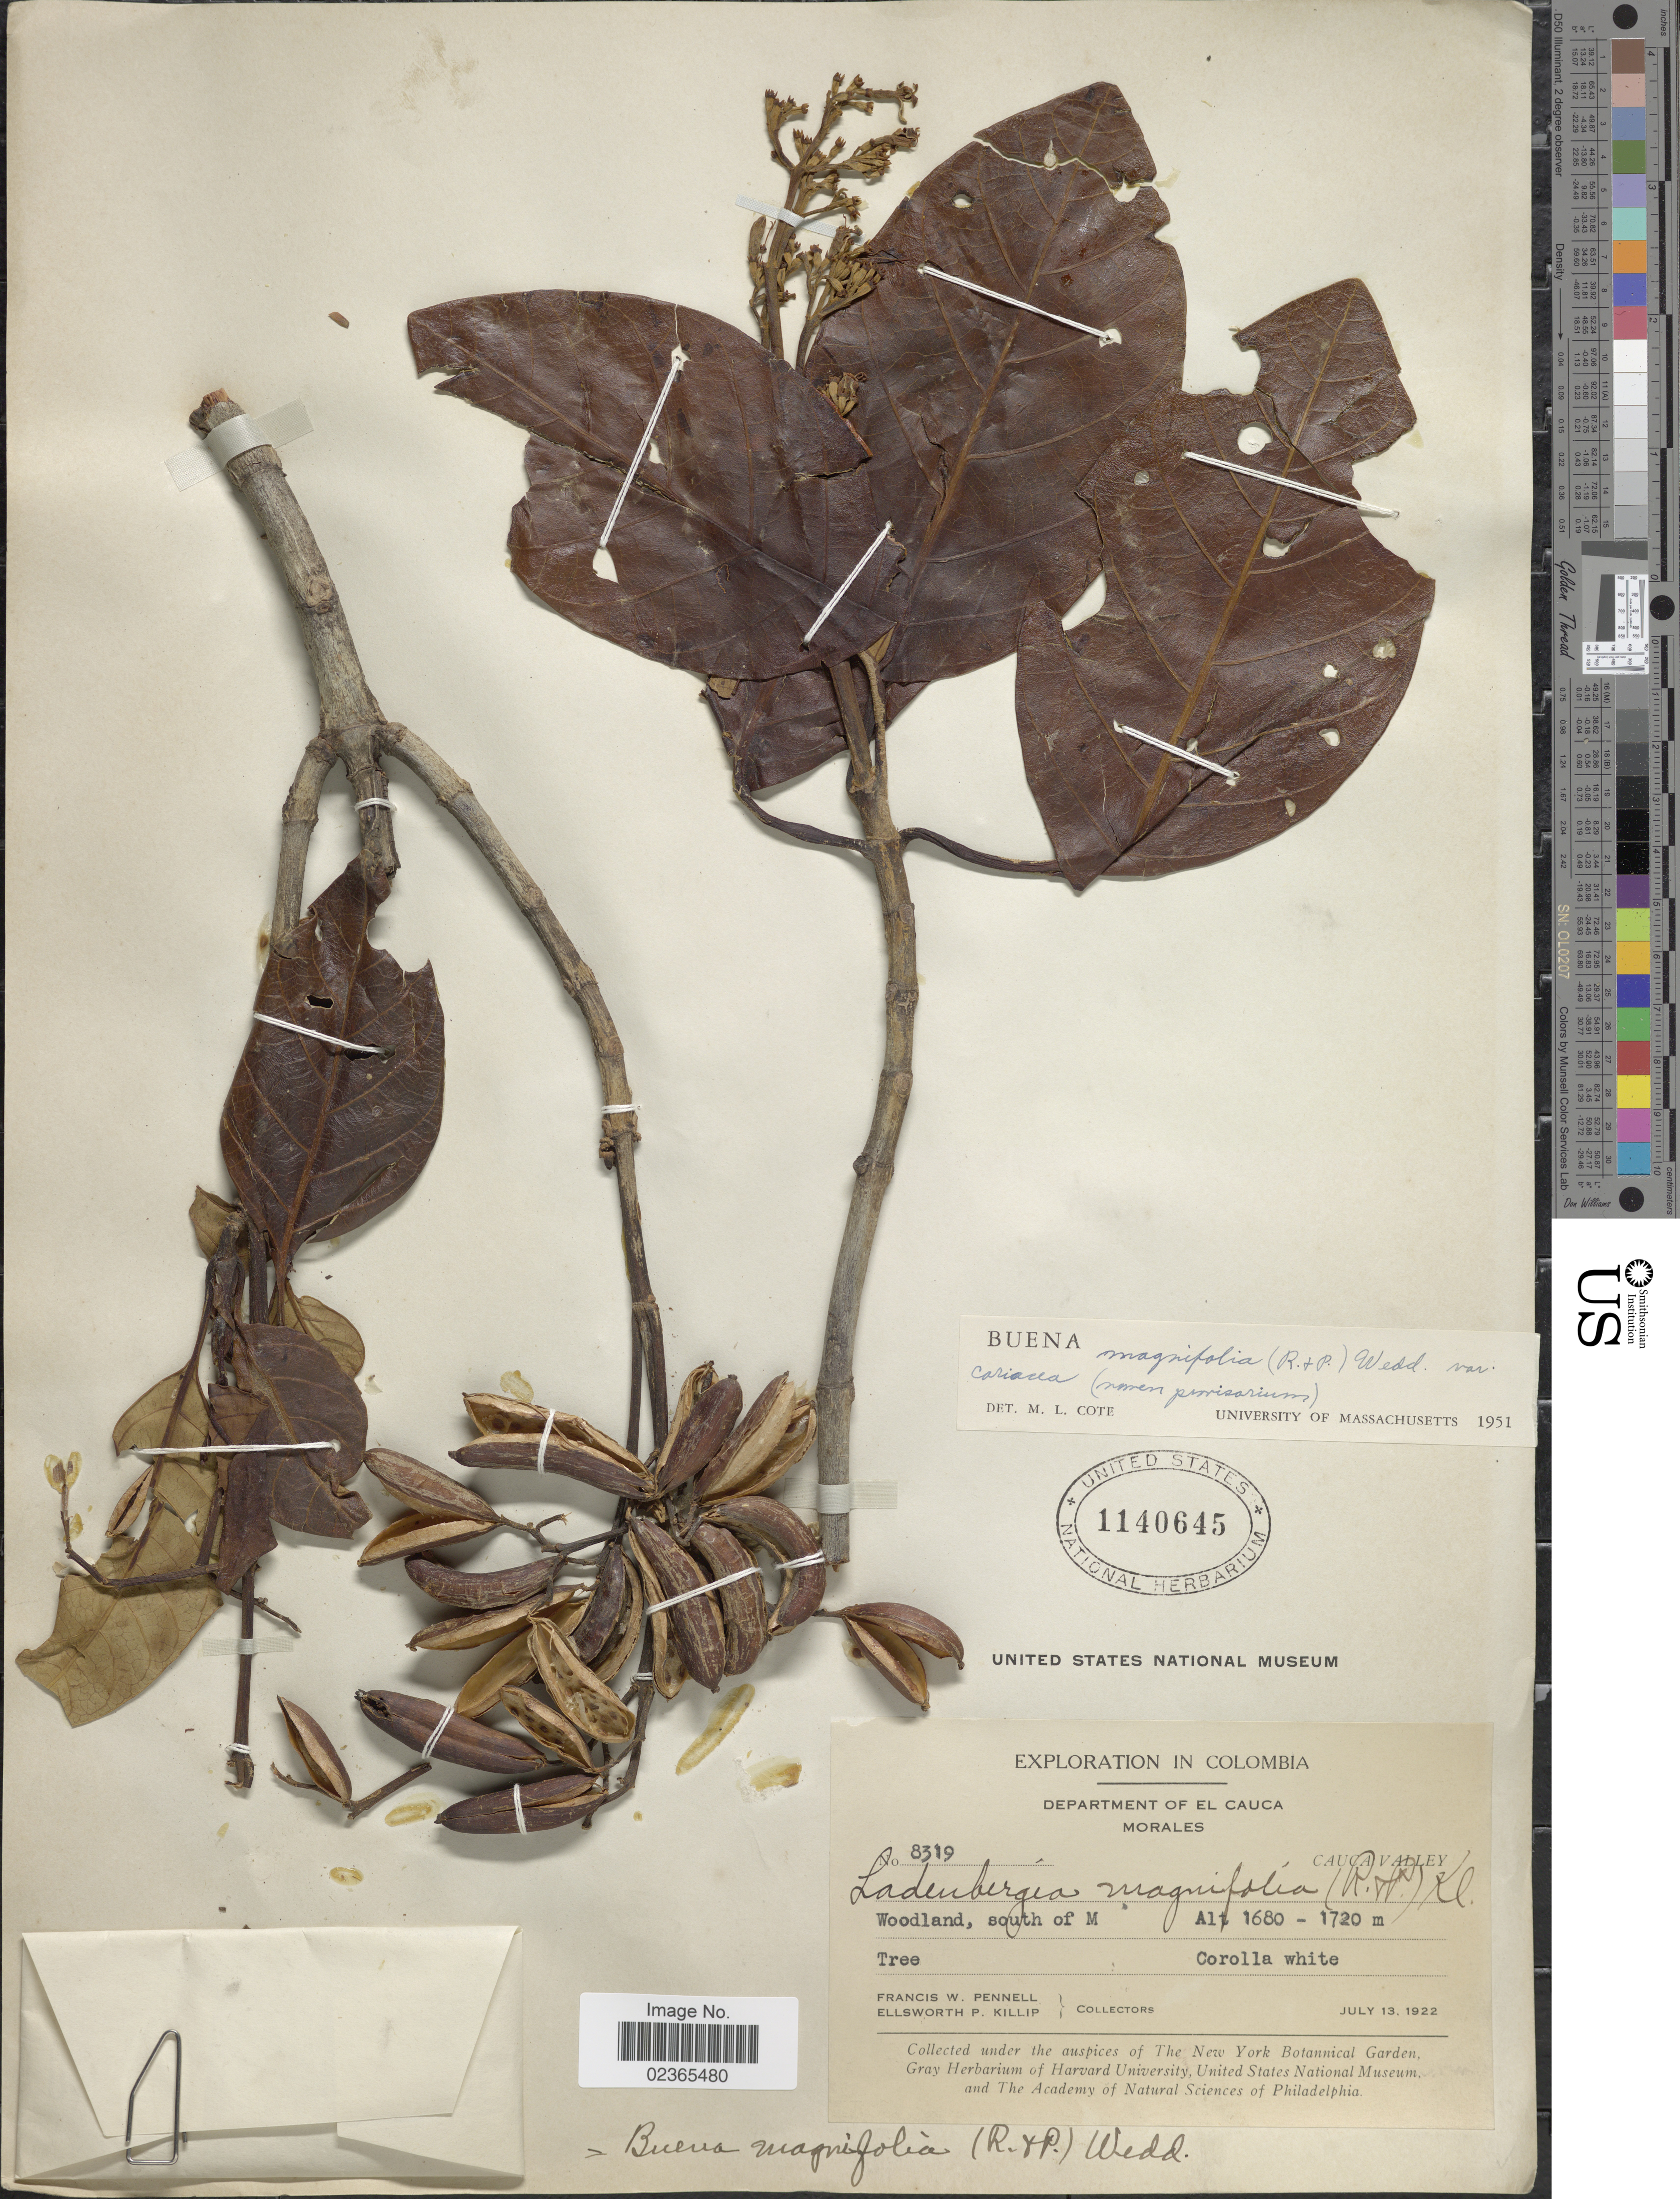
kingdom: Plantae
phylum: Tracheophyta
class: Magnoliopsida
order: Gentianales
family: Rubiaceae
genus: Ladenbergia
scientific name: Ladenbergia oblongifolia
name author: (Mutis) L. Andersson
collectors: F. W. Pennell & E. P. Killip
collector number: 8319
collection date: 1922-07-13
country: Colombia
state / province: Cauca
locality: Department of El Cauca, Morales, Cauca Valley, Woodland, south of M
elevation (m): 1680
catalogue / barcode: US 1140645